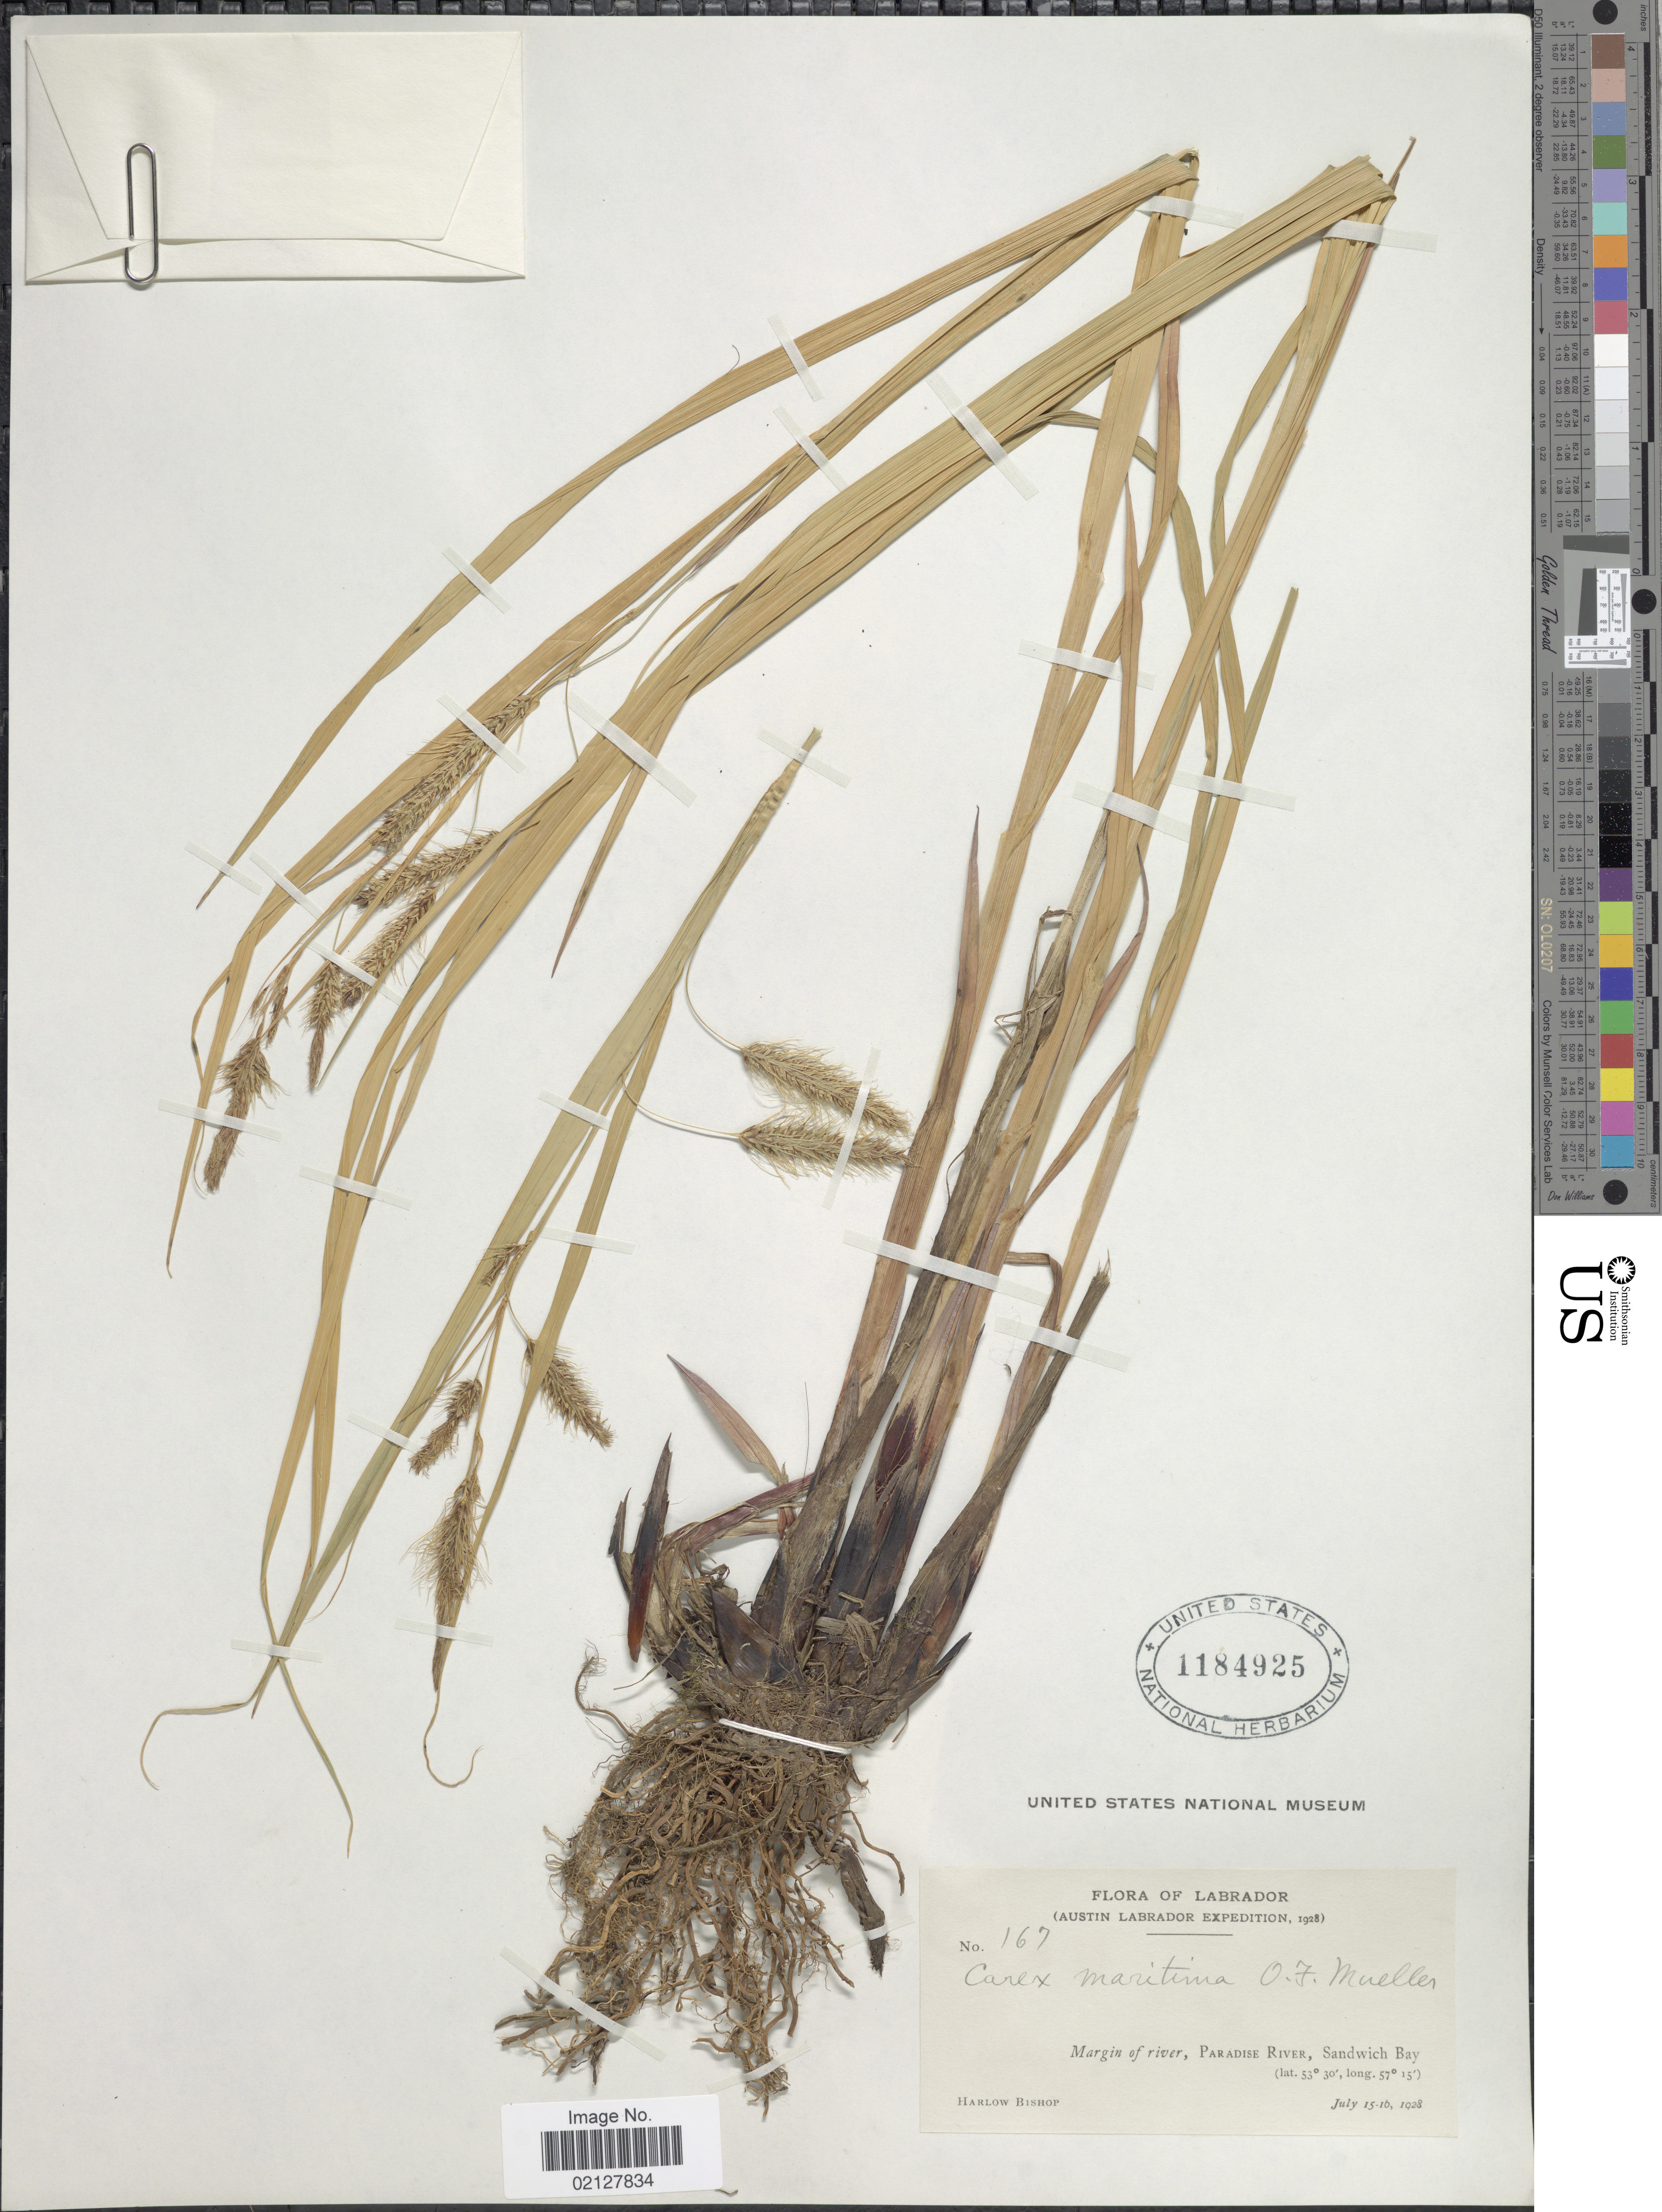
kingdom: Plantae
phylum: Tracheophyta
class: Liliopsida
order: Poales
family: Cyperaceae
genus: Carex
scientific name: Carex paleacea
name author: Schreb. ex Wahlenb.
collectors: H. Bishop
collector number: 167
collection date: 1928-07-15/1928-07-16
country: Canada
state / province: Newfoundland and Labrador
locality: Labrador. Margin of river, Paradise River, Sandwich Bay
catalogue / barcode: US 1184925